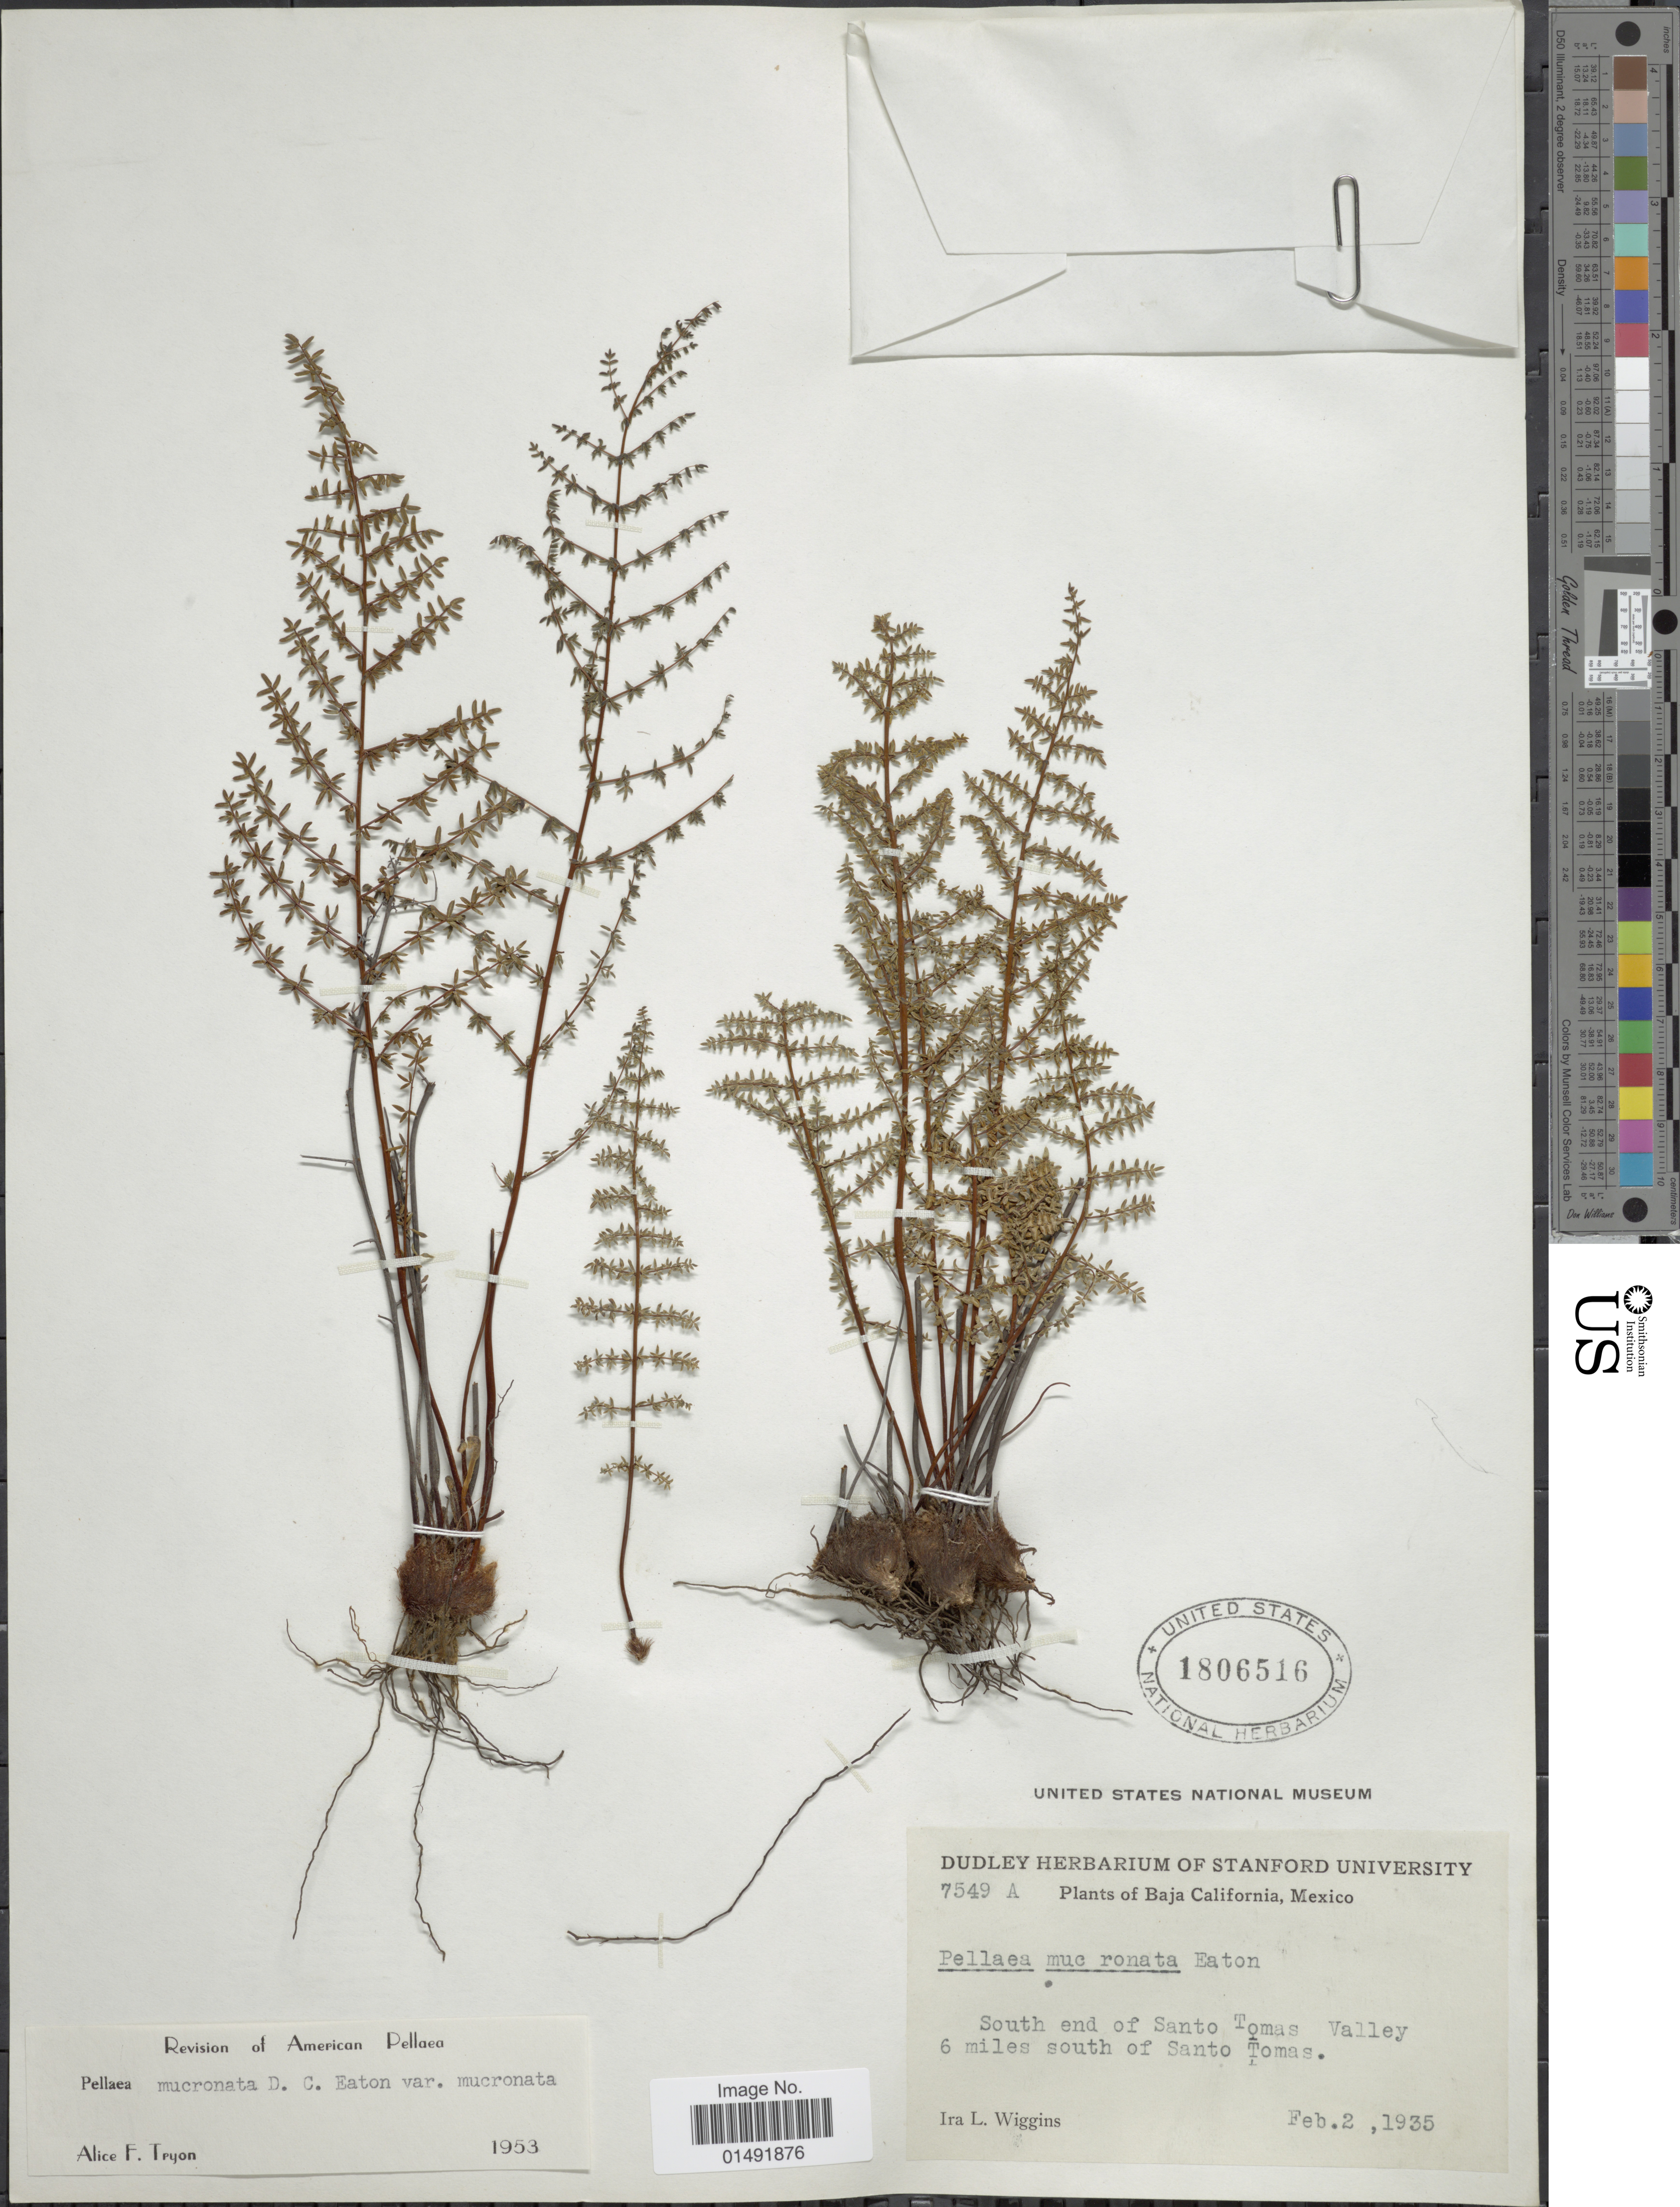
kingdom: Plantae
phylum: Tracheophyta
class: Polypodiopsida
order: Polypodiales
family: Pteridaceae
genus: Pellaea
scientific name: Pellaea mucronata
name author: (D.C. Eaton) D.C. Eaton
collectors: I. L. Wiggins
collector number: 7549A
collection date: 1935-02-02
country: Mexico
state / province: Baja California Norte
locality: South end of Santo Tomas Valley 6 miles south of Santo Tomas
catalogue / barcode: US 1806516